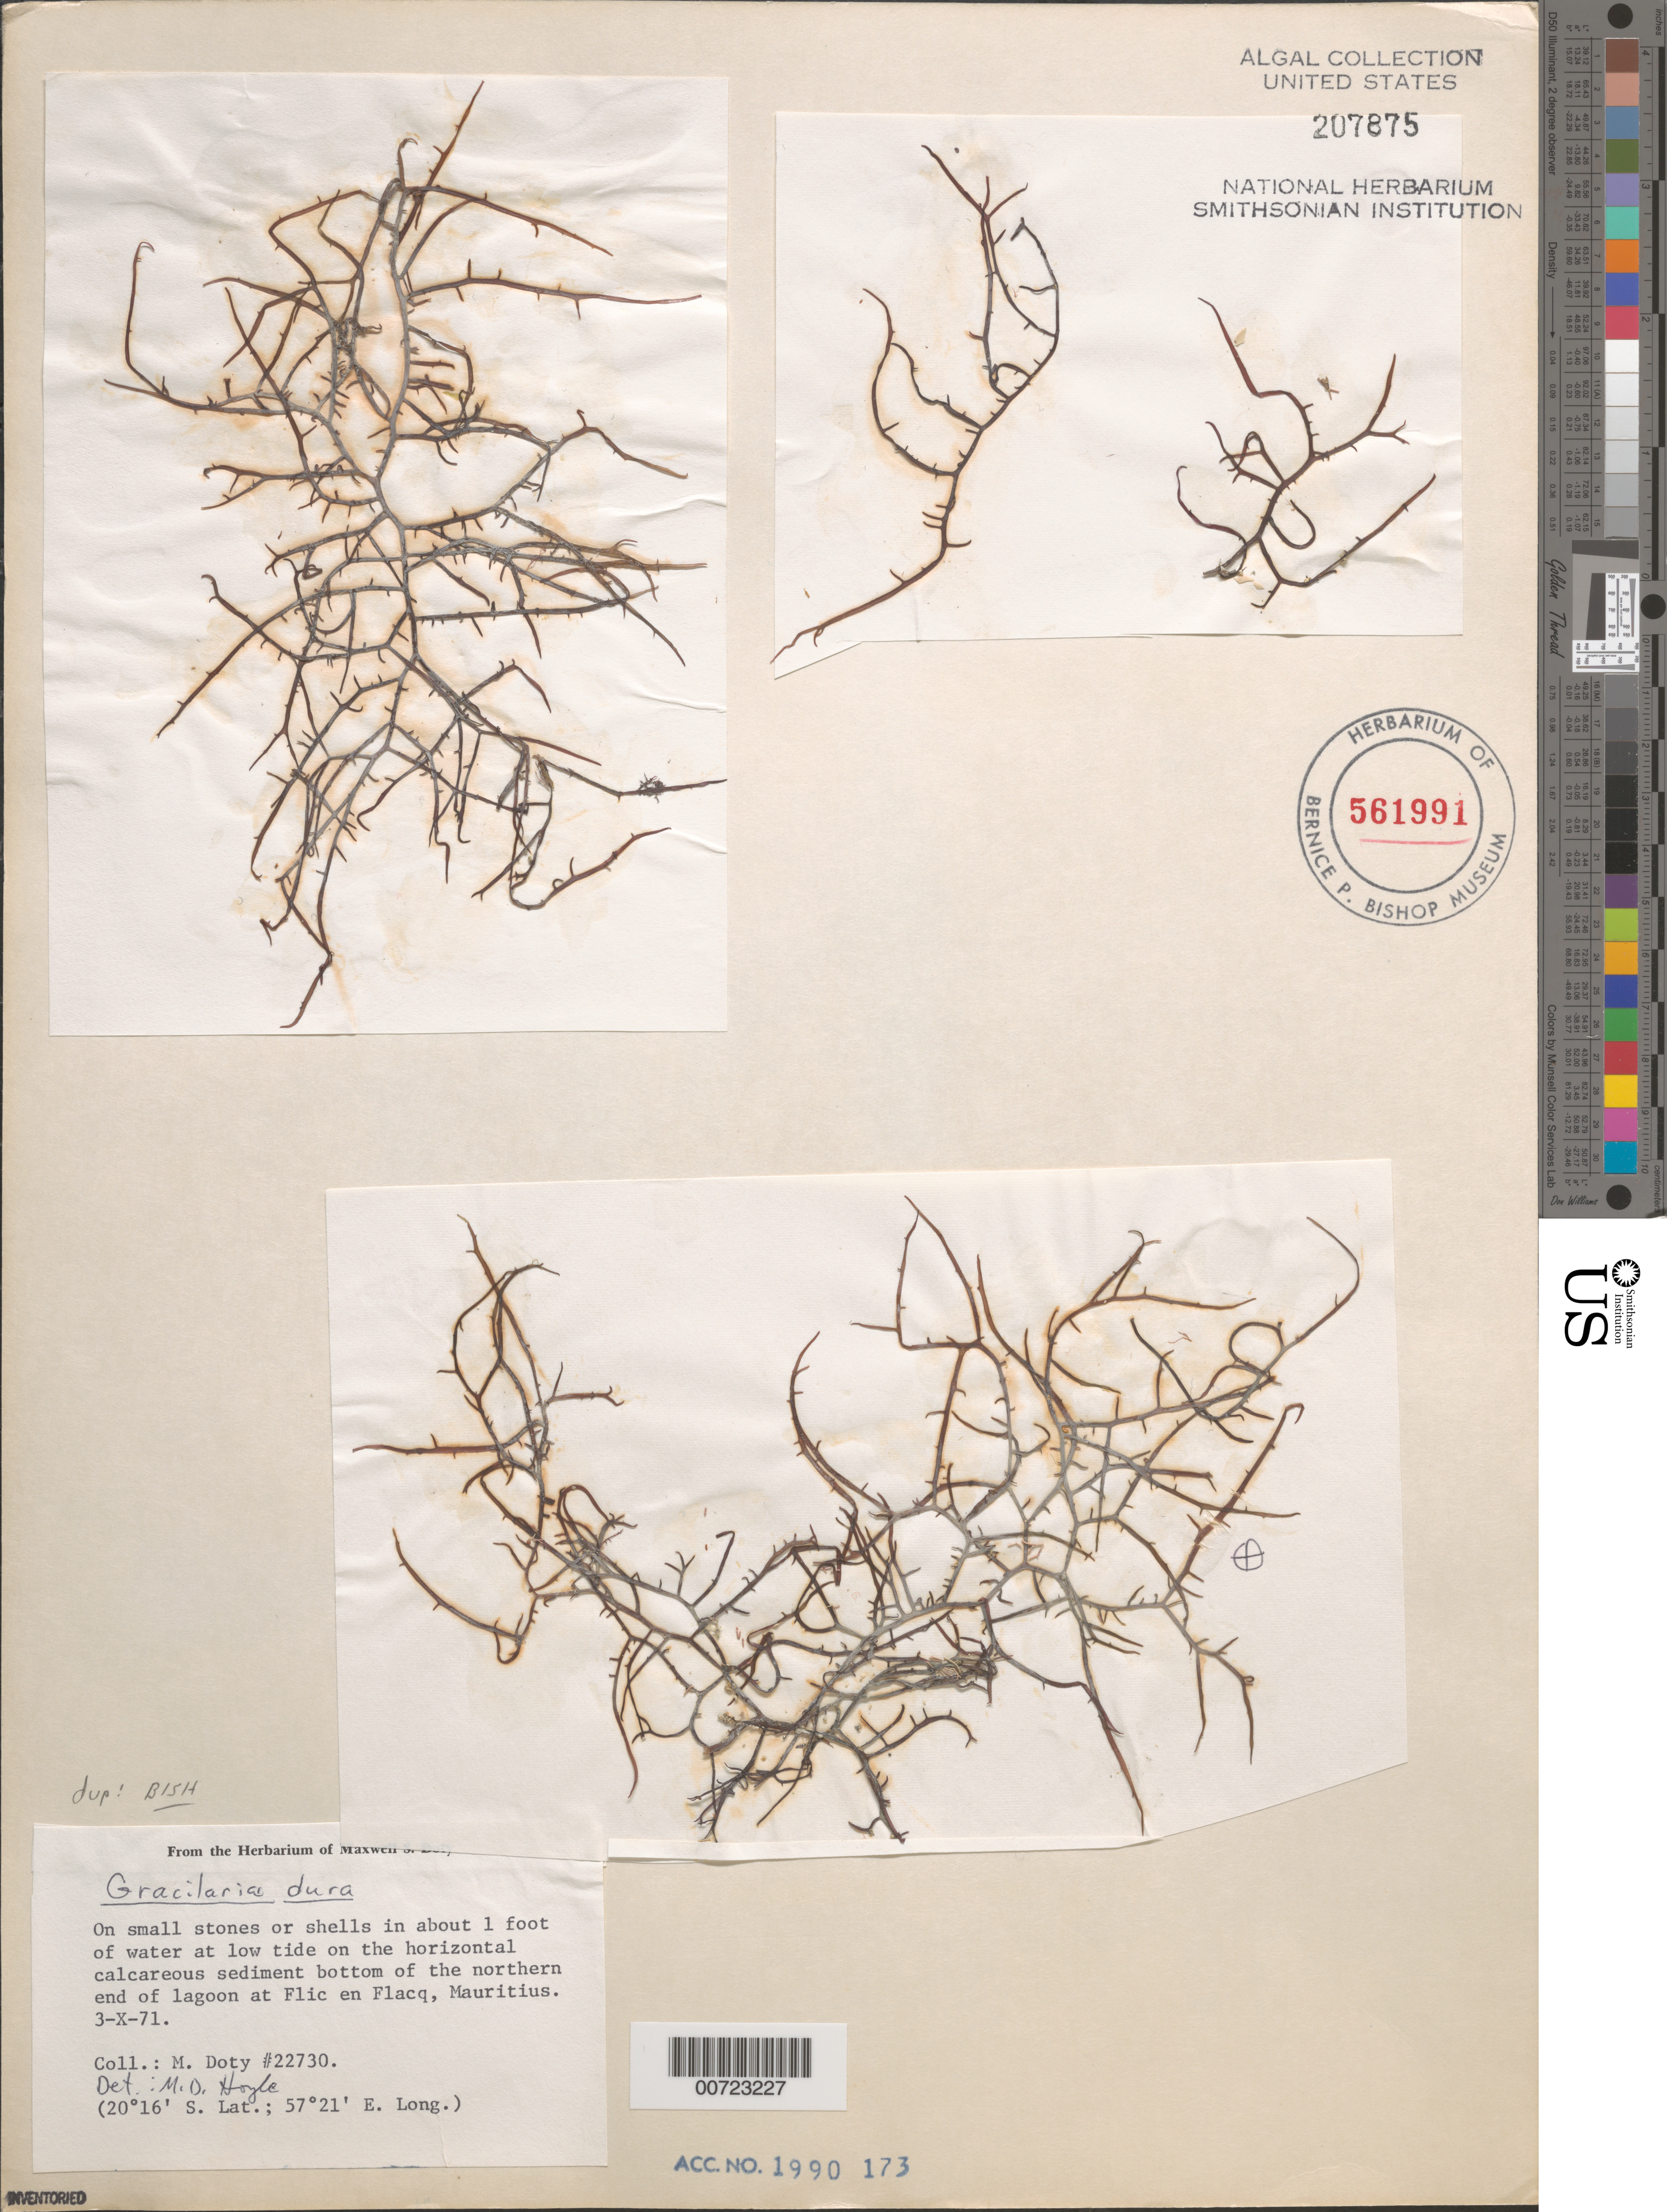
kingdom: Plantae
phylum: Rhodophyta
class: Florideophyceae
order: Gracilariales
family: Gracilariaceae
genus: Gracilaria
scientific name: Gracilaria dura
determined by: Hoyle, Mitchell D.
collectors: M. S. Doty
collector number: MSD 22730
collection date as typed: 03 Oct 1971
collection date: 1971-10-03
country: Mauritius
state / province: Black River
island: Mauritius Island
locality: Flic-en-Flacq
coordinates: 20 16' S. Lat., 57 21' E. Long.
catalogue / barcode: US 207875